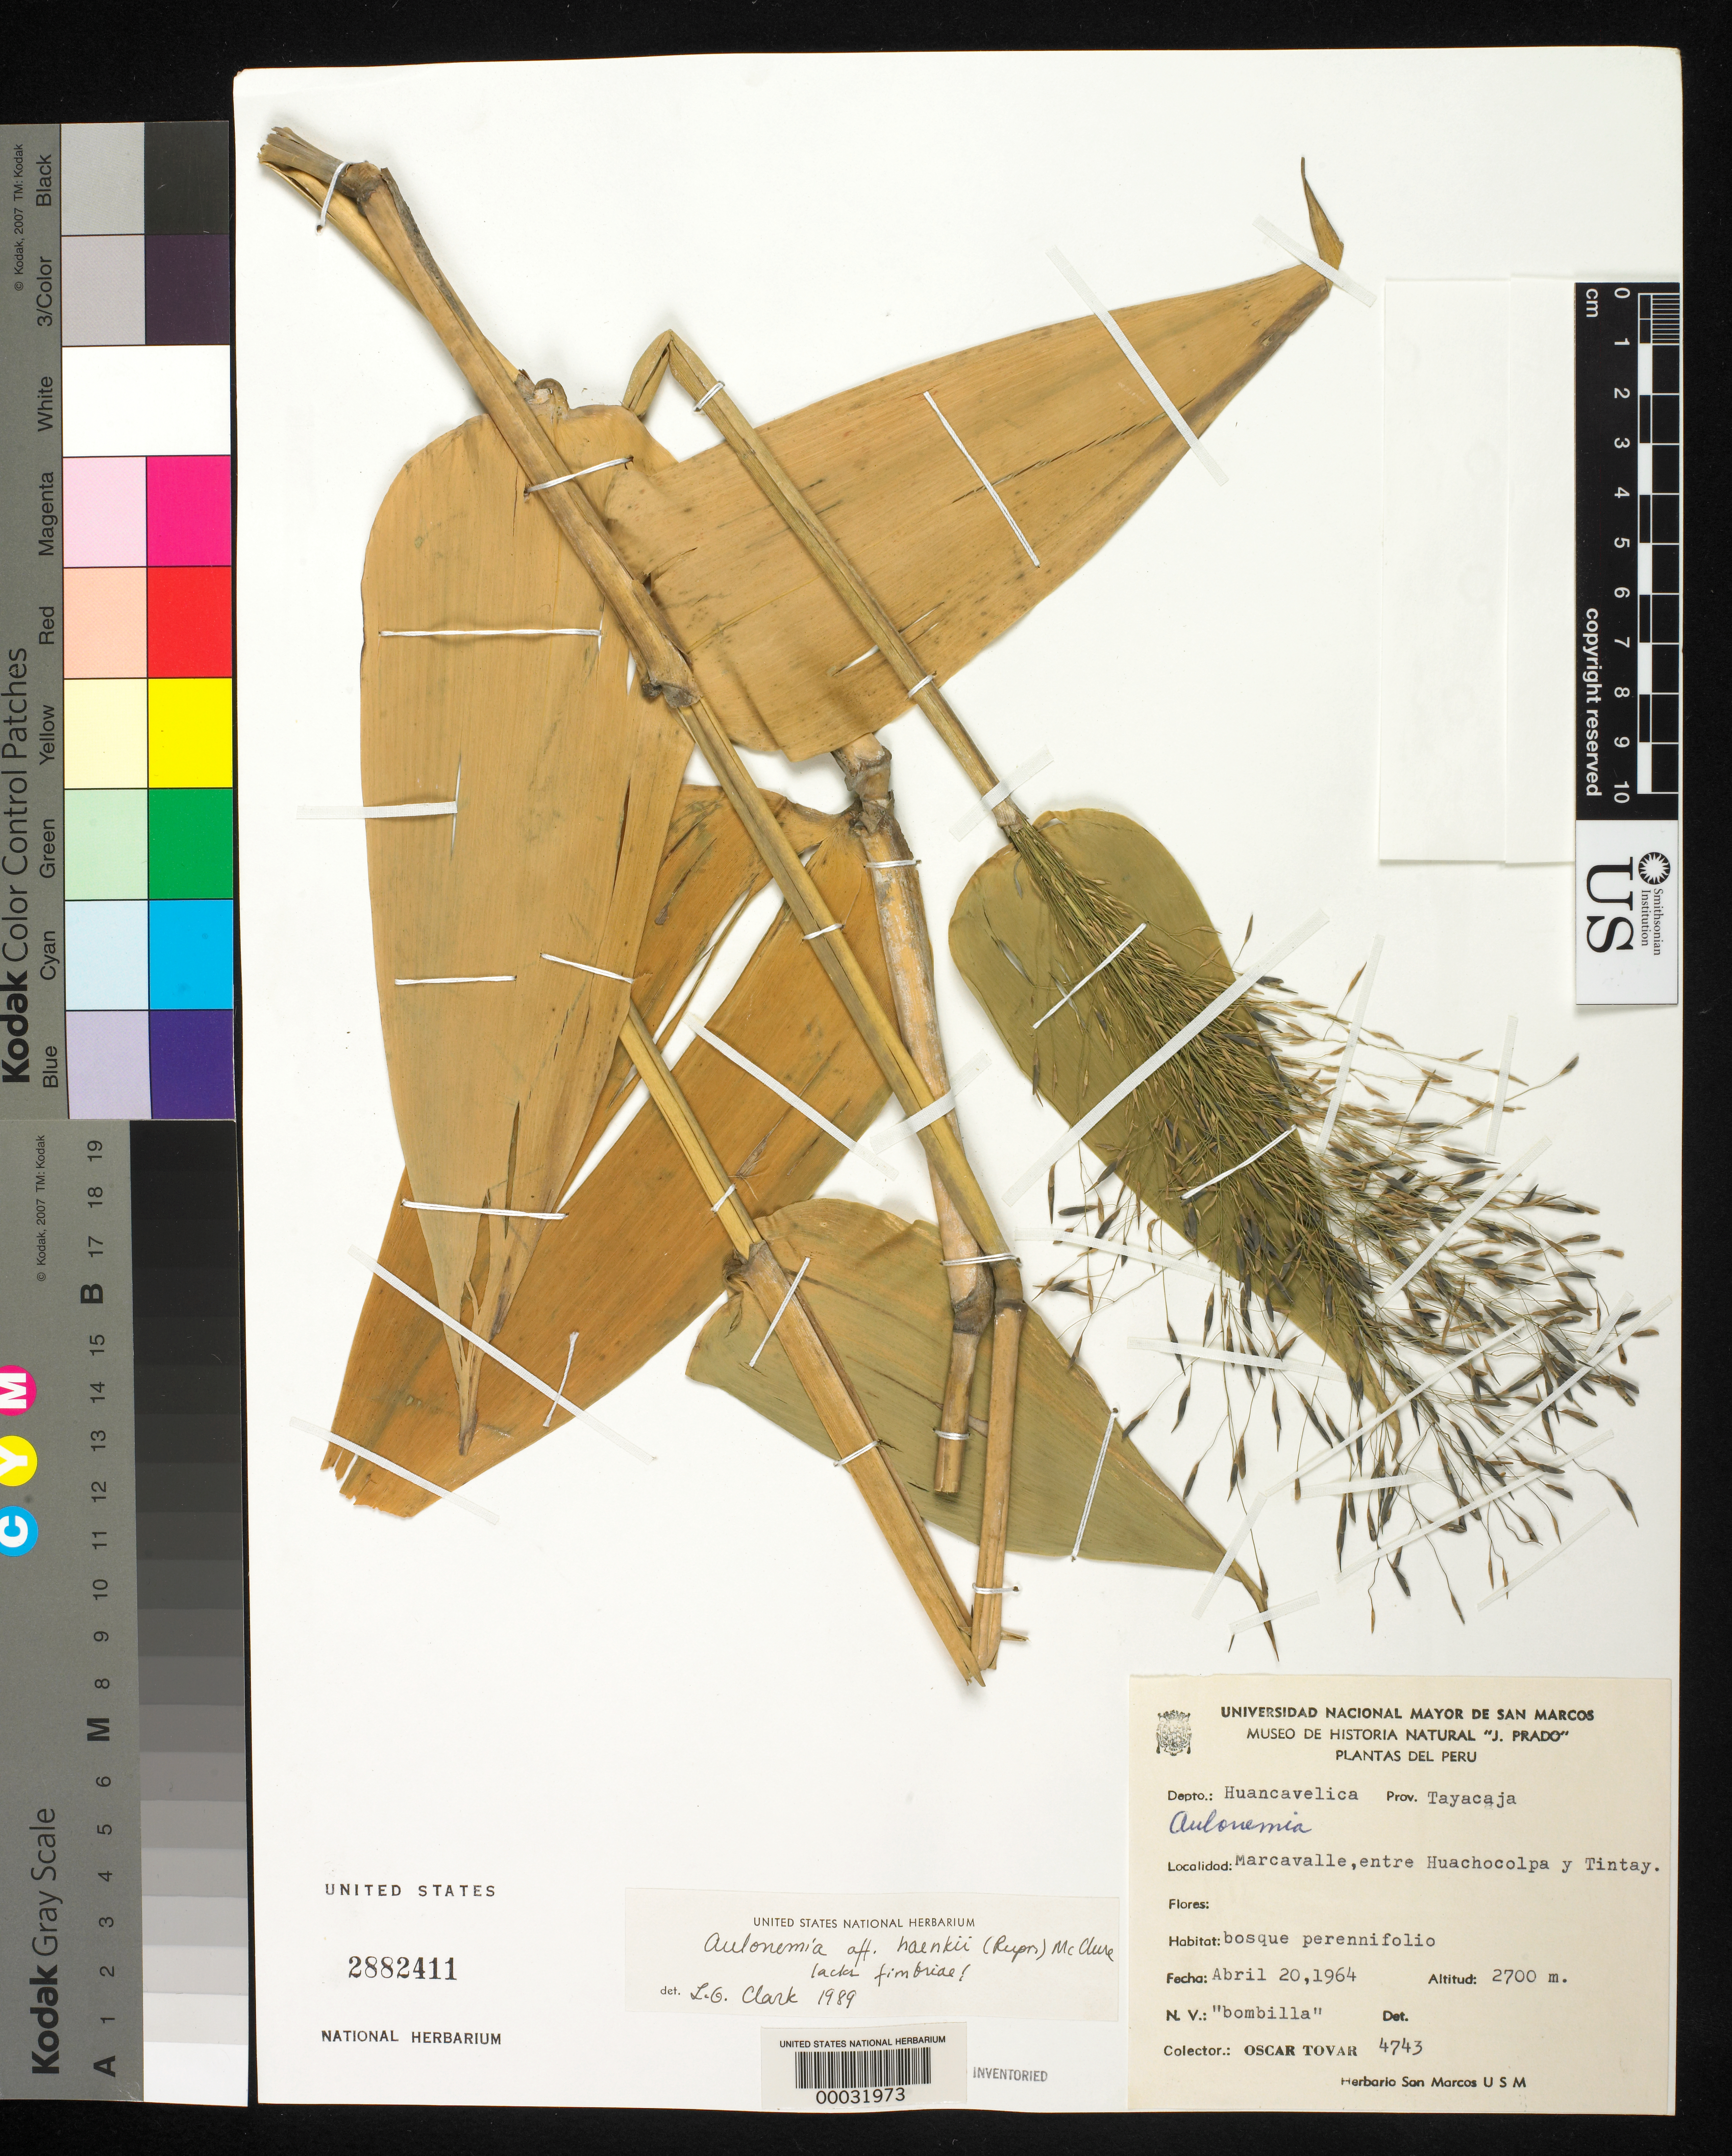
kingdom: Plantae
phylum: Tracheophyta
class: Liliopsida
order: Poales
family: Poaceae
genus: Aulonemia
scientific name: Aulonemia haenkei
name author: (Rupr.) McClure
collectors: Ó. Tovar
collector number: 4743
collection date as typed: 20 Apr 1964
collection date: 1964-04-20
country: Peru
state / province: Huancavelica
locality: Marcavalle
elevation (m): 2700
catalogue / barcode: US 2882411